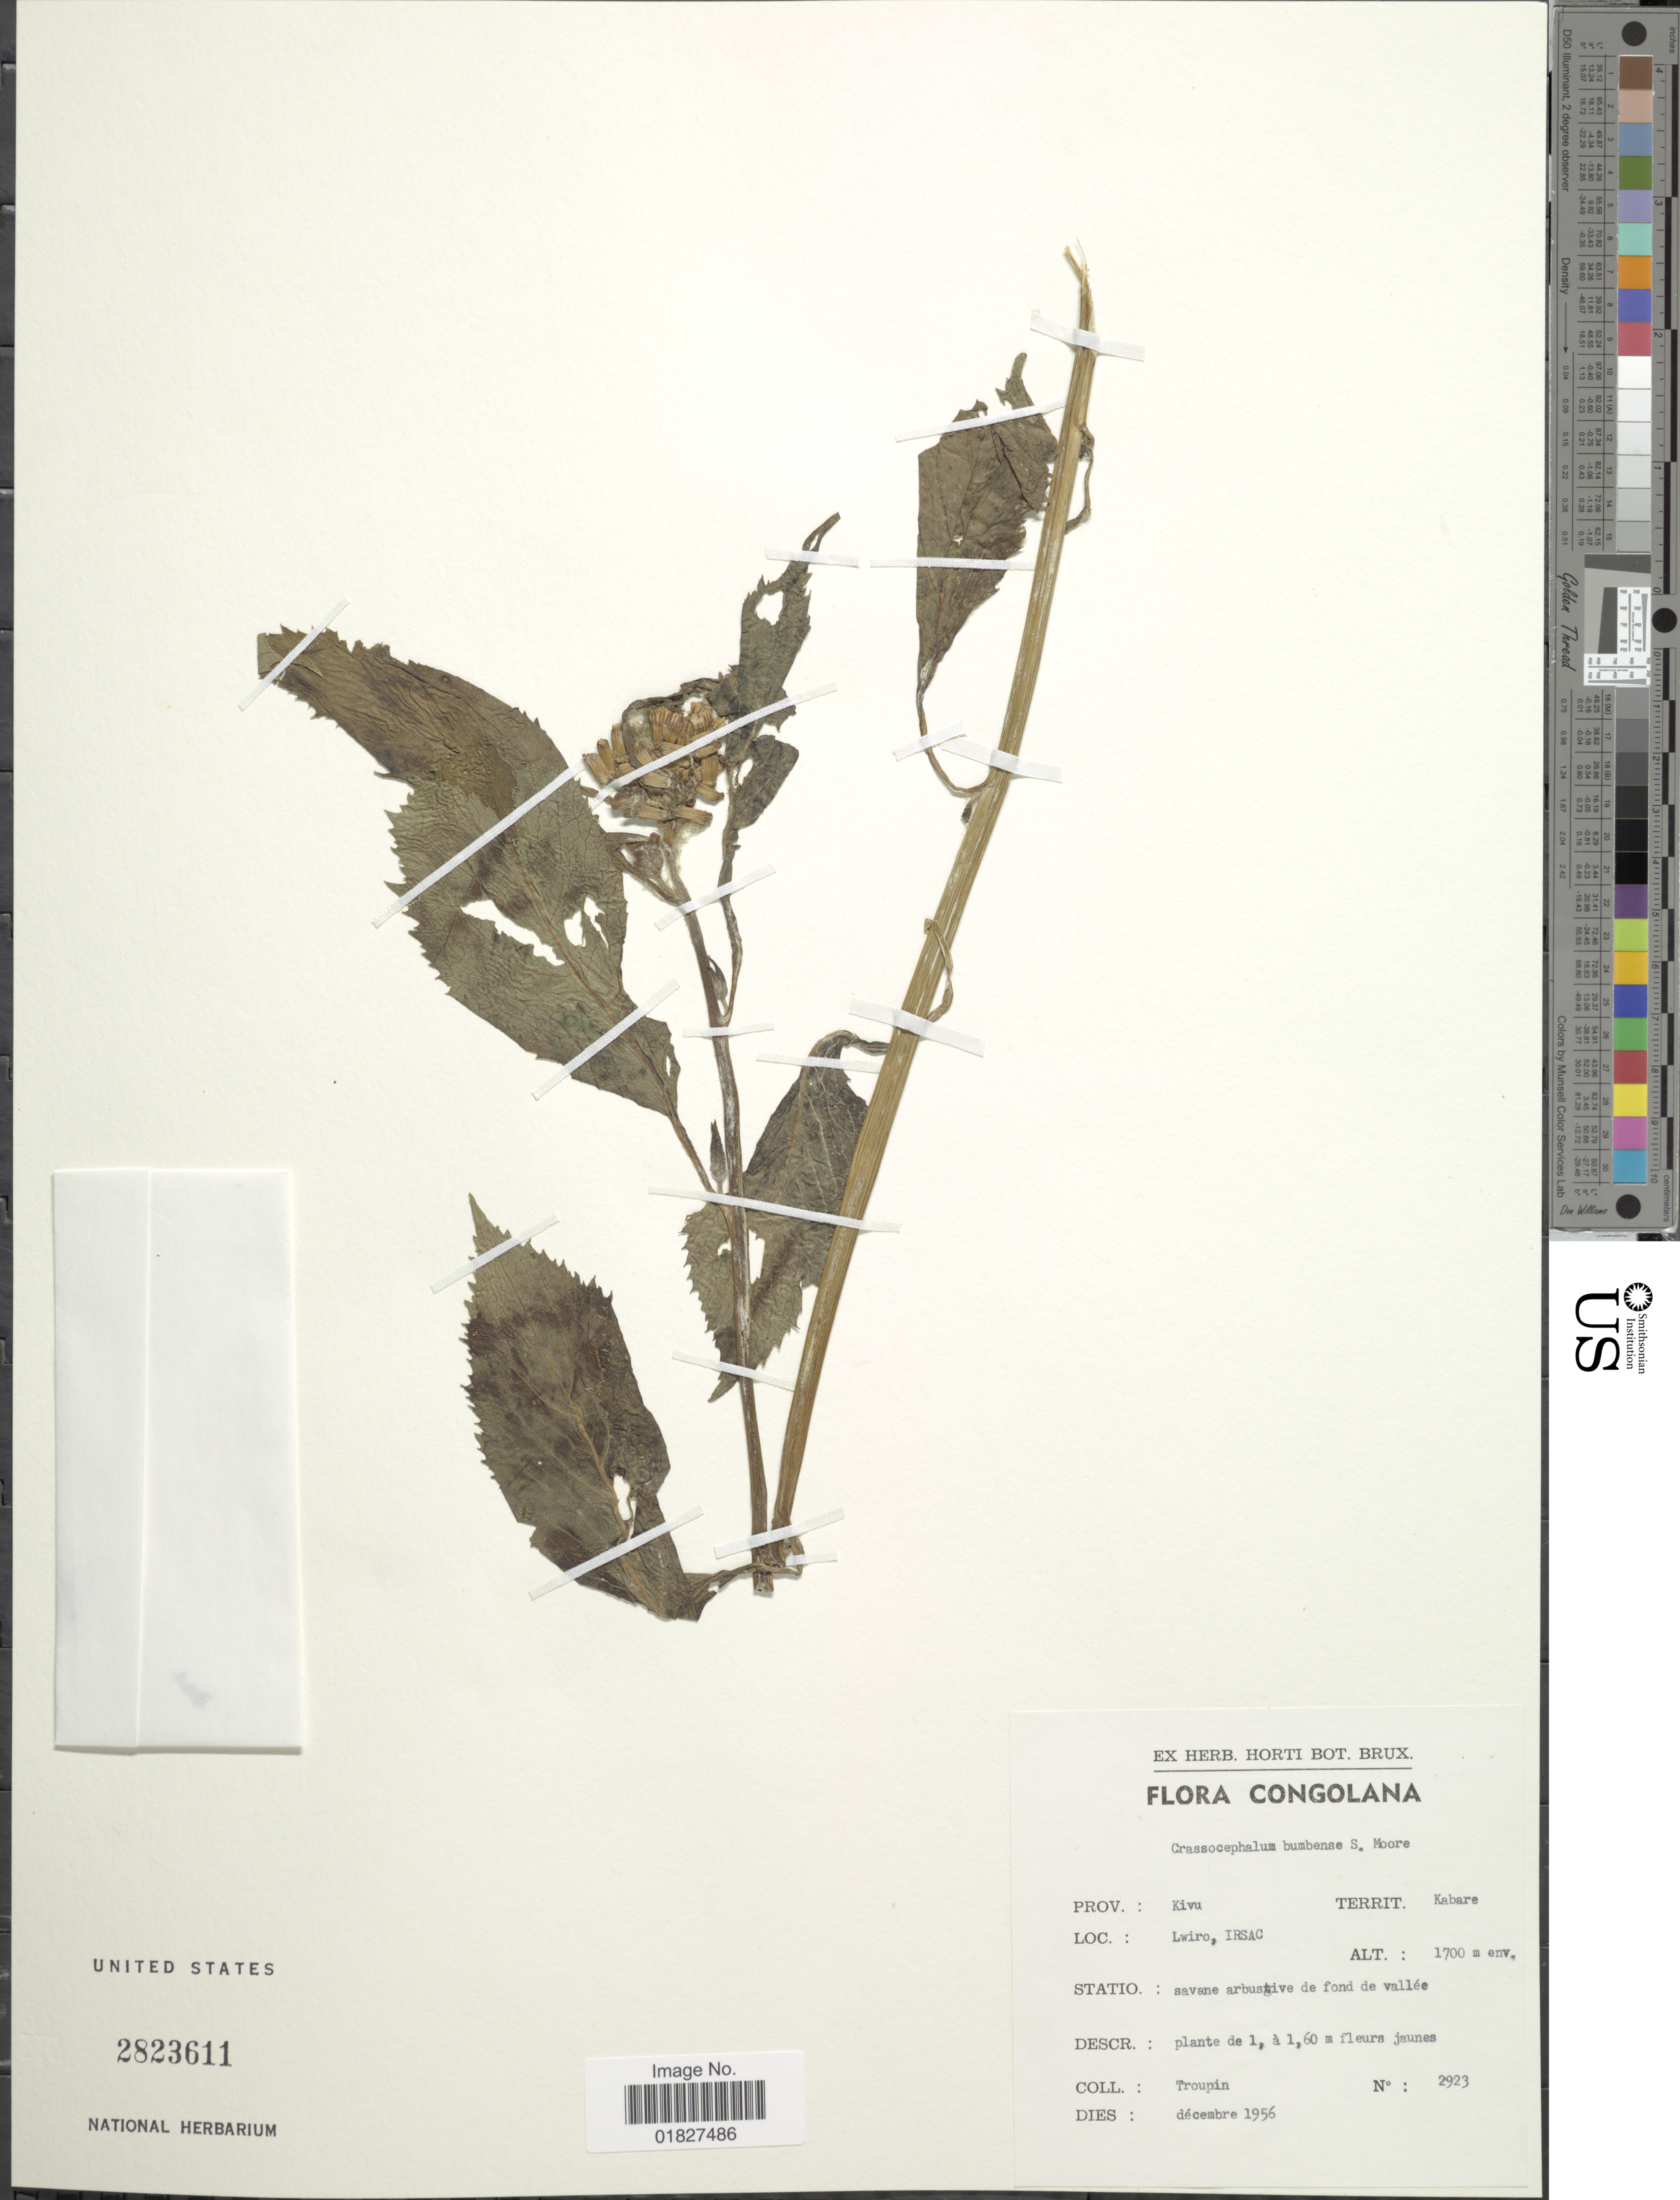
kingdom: Plantae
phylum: Tracheophyta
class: Magnoliopsida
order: Asterales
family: Asteraceae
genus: Crassocephalum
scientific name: Crassocephalum bumbense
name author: S. Moore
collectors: Troupin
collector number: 2923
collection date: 1956-12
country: Congo, Democratic Republic of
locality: Congolana, Prov. Kivu, Kabare, Lwiro, IRSAC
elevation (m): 1700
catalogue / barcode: US 2823611